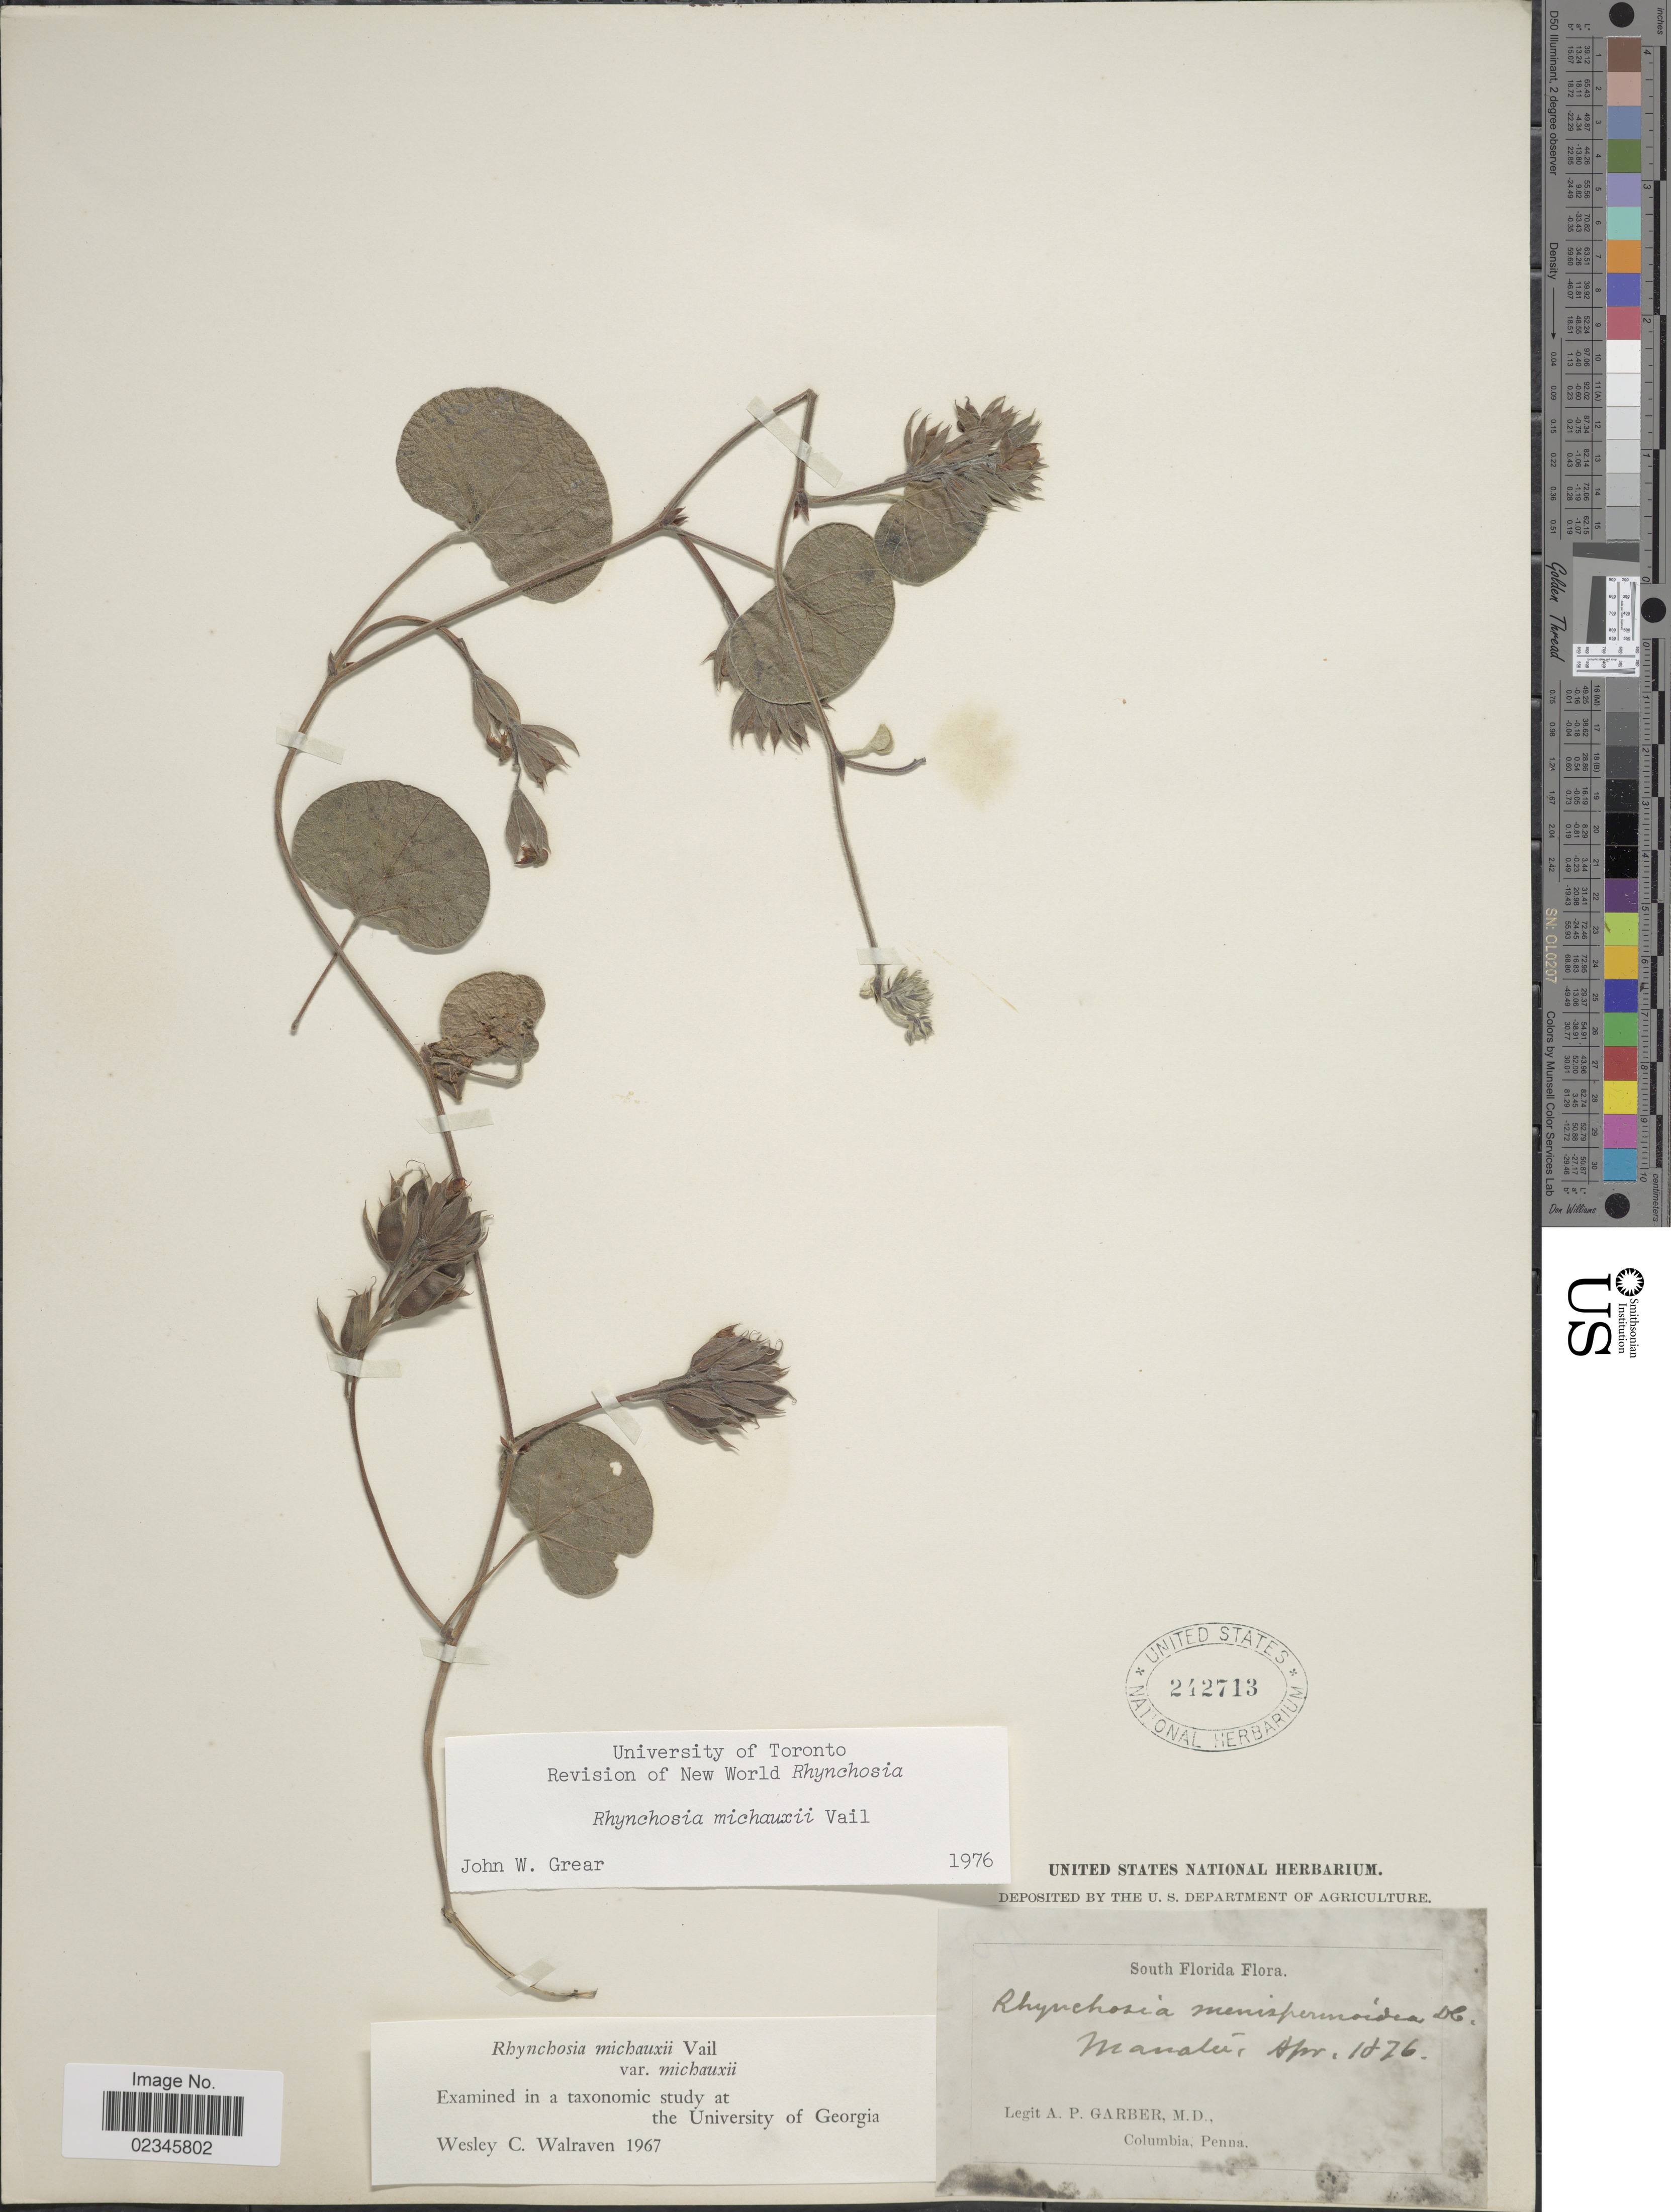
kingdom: Plantae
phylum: Tracheophyta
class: Magnoliopsida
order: Fabales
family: Fabaceae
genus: Rhynchosia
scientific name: Rhynchosia michauxii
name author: Vail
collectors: A. P. Garber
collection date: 1876-04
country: United States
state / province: Florida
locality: South Florida, Manatee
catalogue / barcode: US 242713